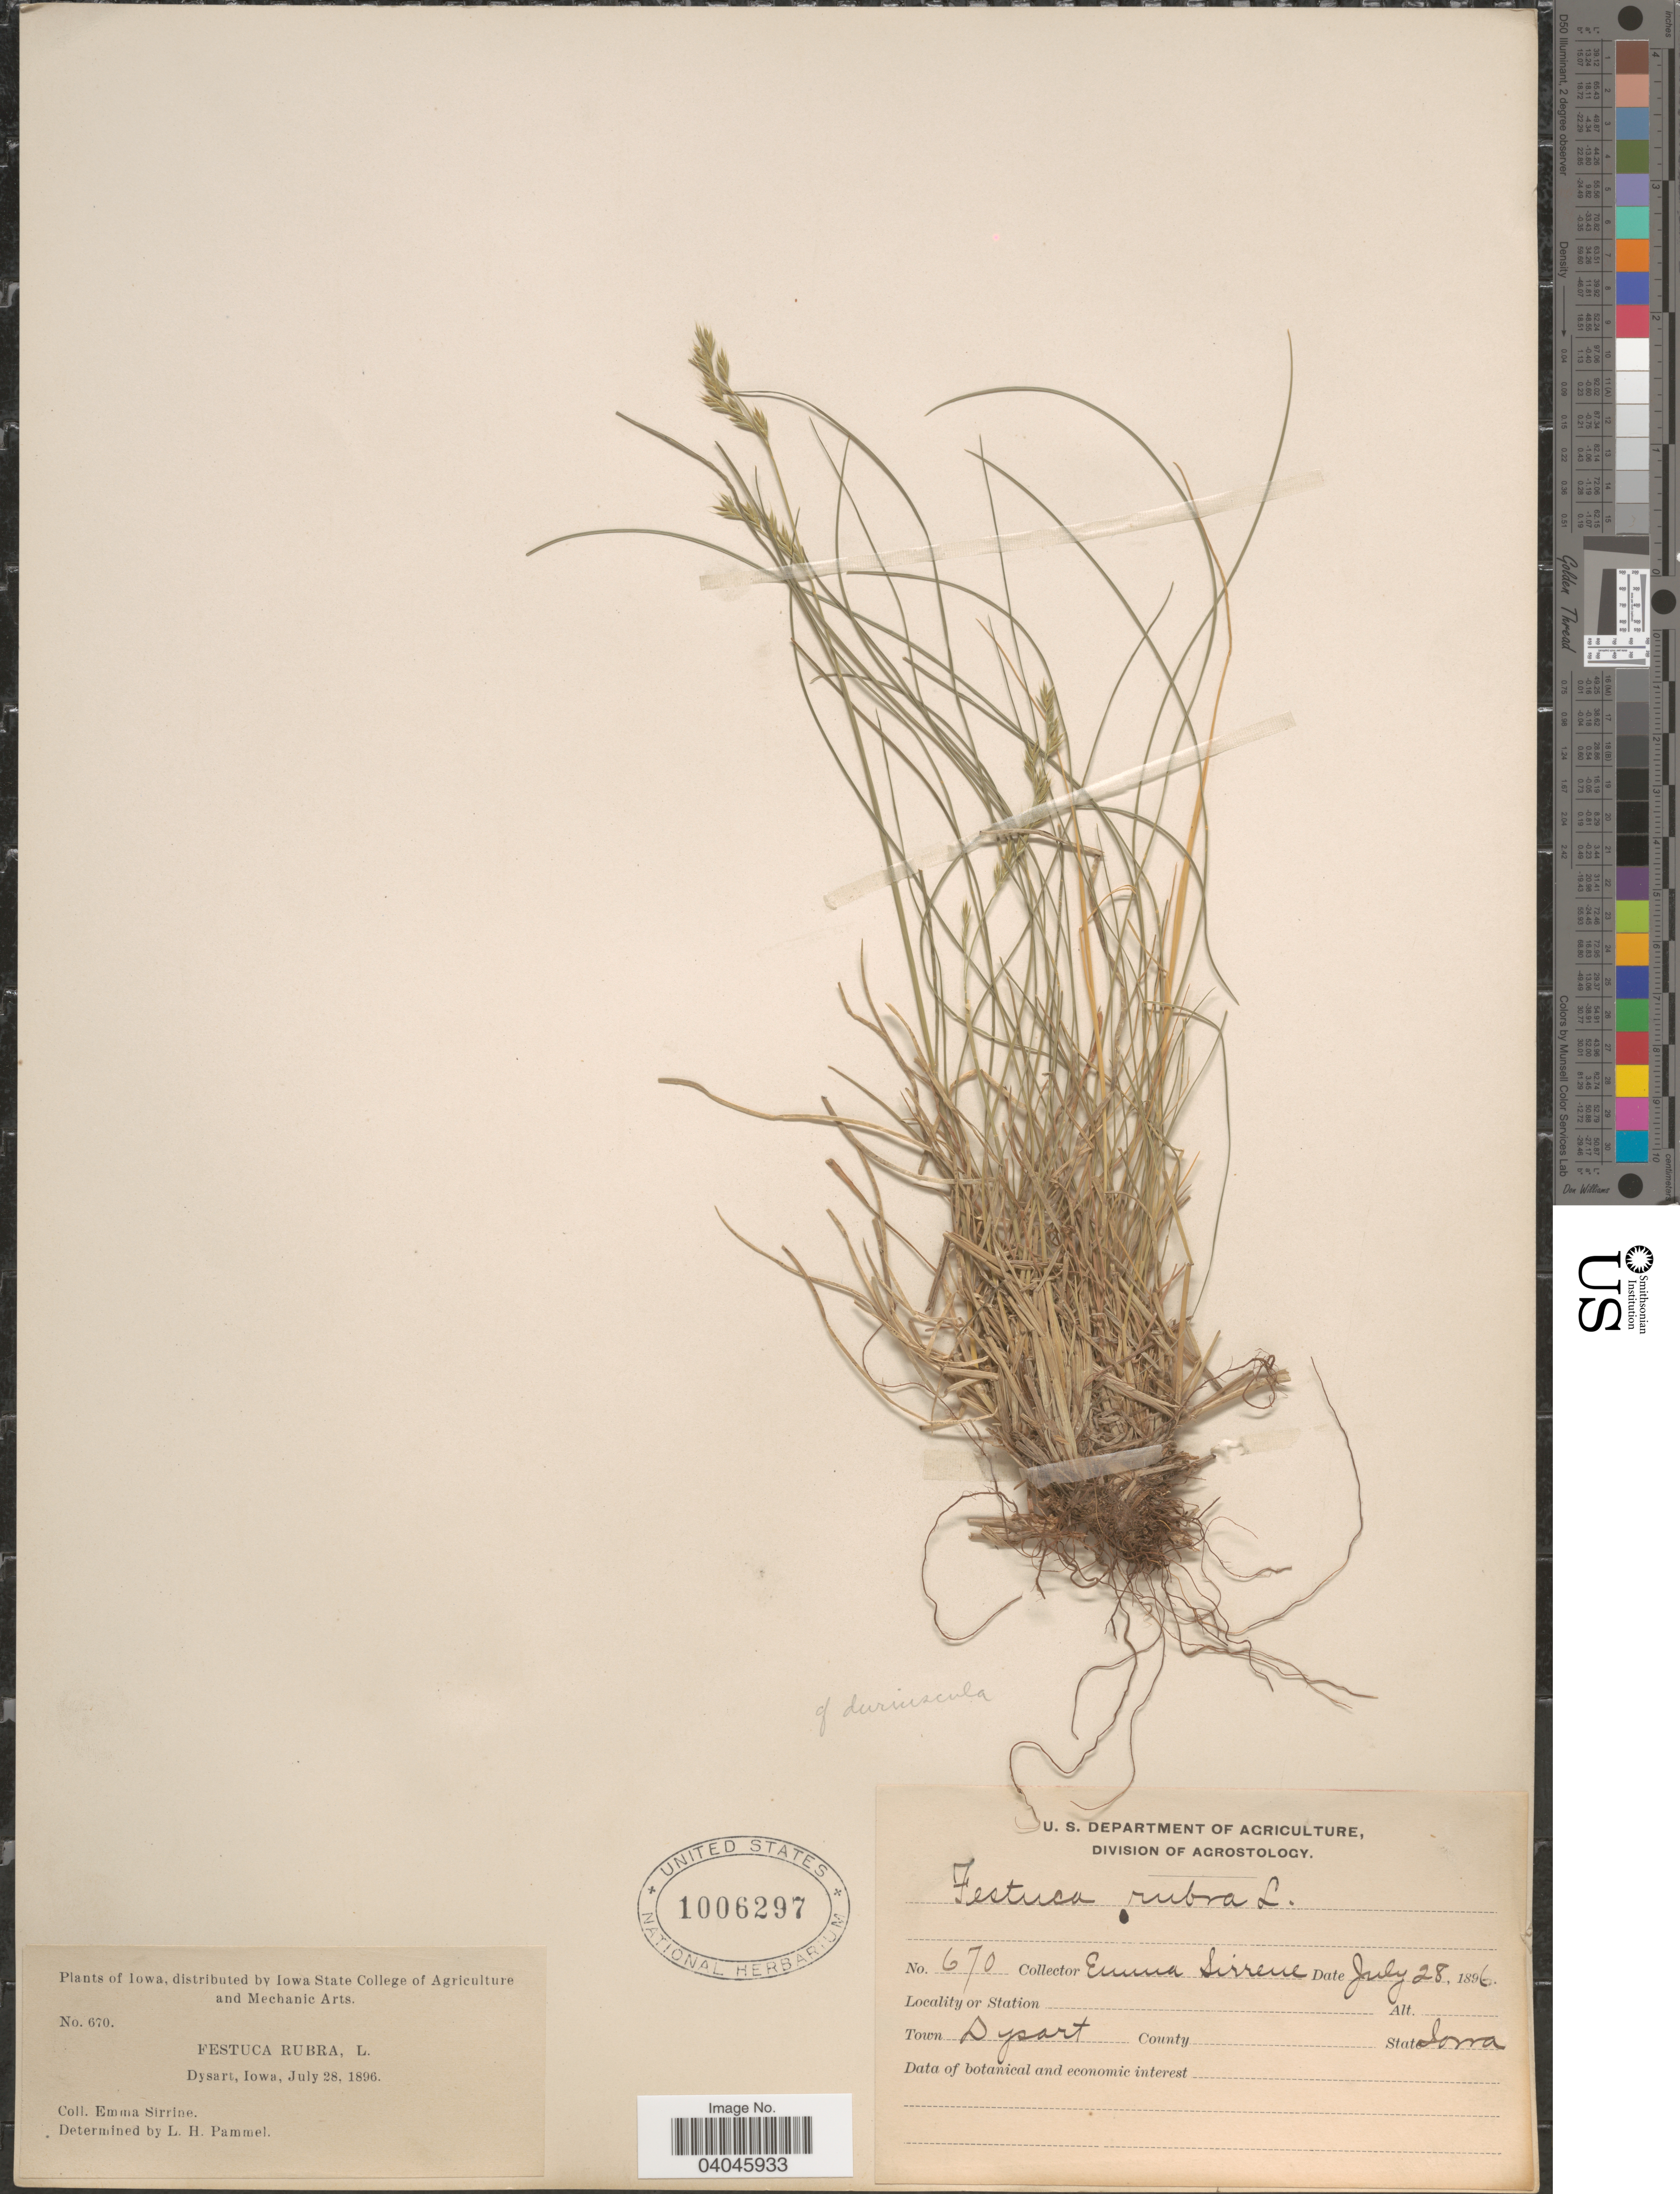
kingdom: Plantae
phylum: Tracheophyta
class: Liliopsida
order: Poales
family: Poaceae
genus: Festuca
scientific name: Festuca rubra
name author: L.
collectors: E. Sirrine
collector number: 670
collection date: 1896-07-28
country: United States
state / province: Iowa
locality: Town Dysart.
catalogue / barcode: US 1006297